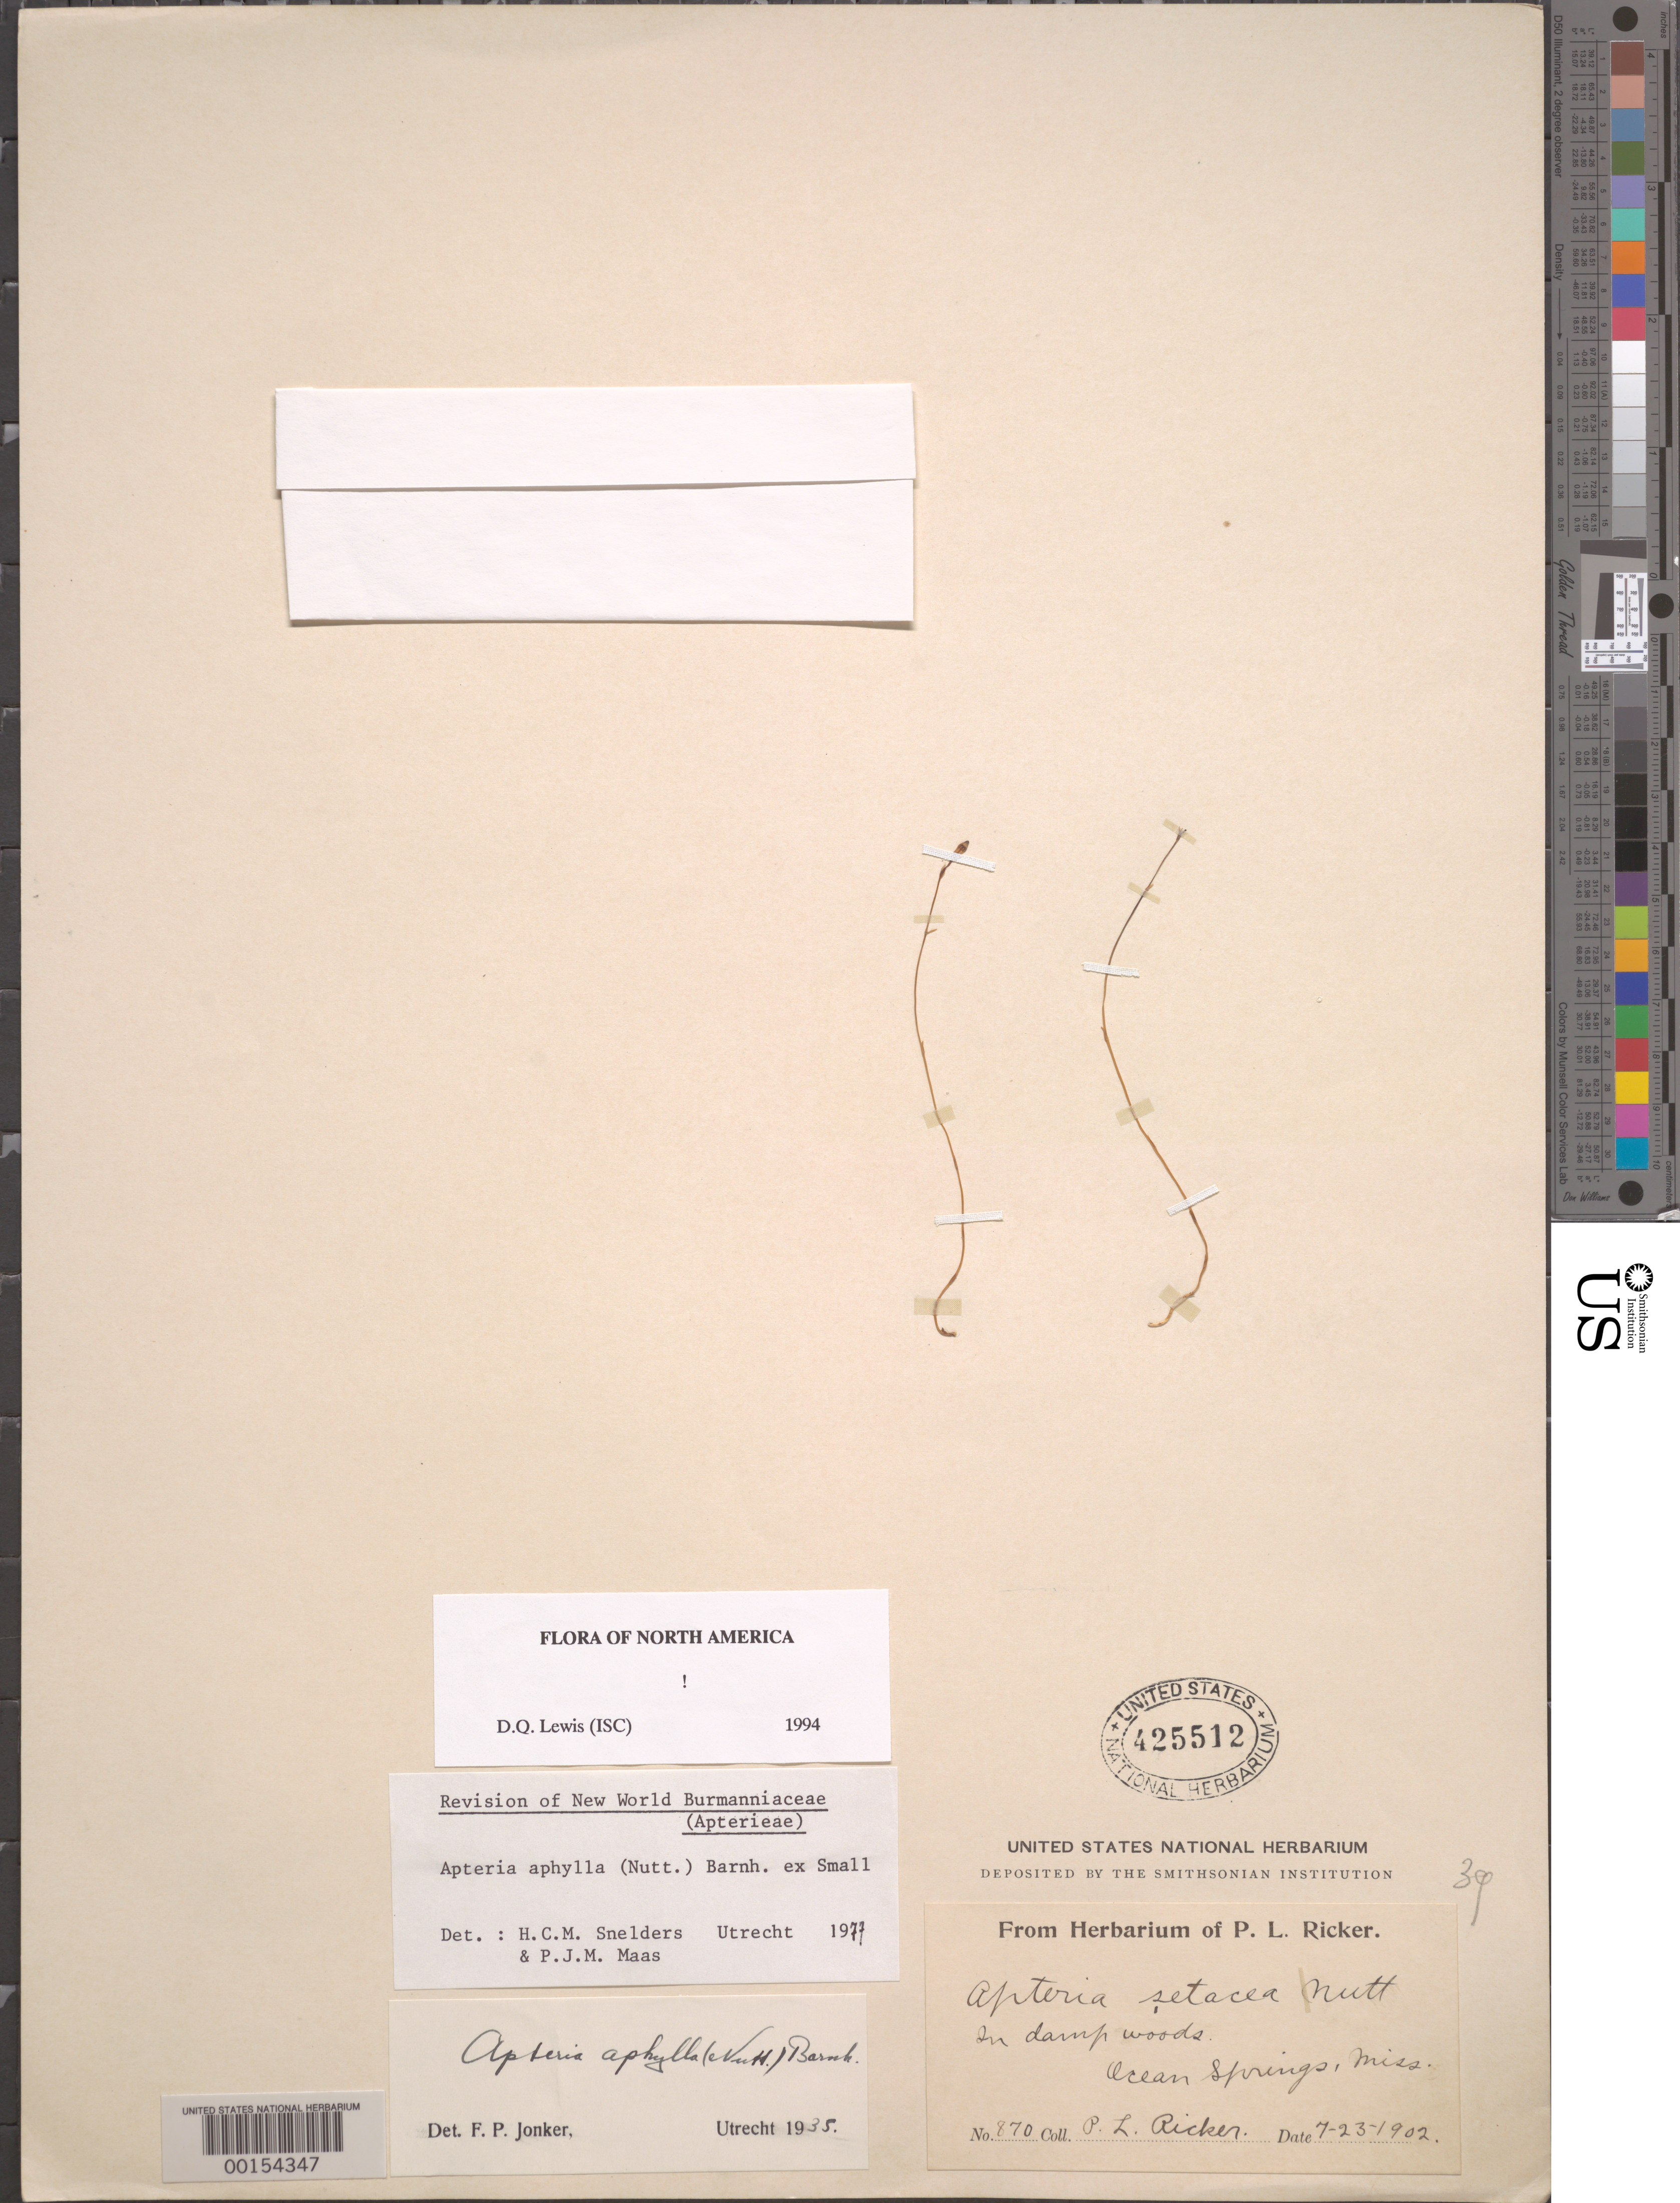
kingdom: Plantae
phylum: Tracheophyta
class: Liliopsida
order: Dioscoreales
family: Burmanniaceae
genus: Apteria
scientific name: Apteria aphylla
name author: (Nutt.) Barnhart ex Small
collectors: P. Ricker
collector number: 870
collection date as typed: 23 Jul 1902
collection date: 1902-07-23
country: United States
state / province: Mississippi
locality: Ocean springs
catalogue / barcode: US 425512